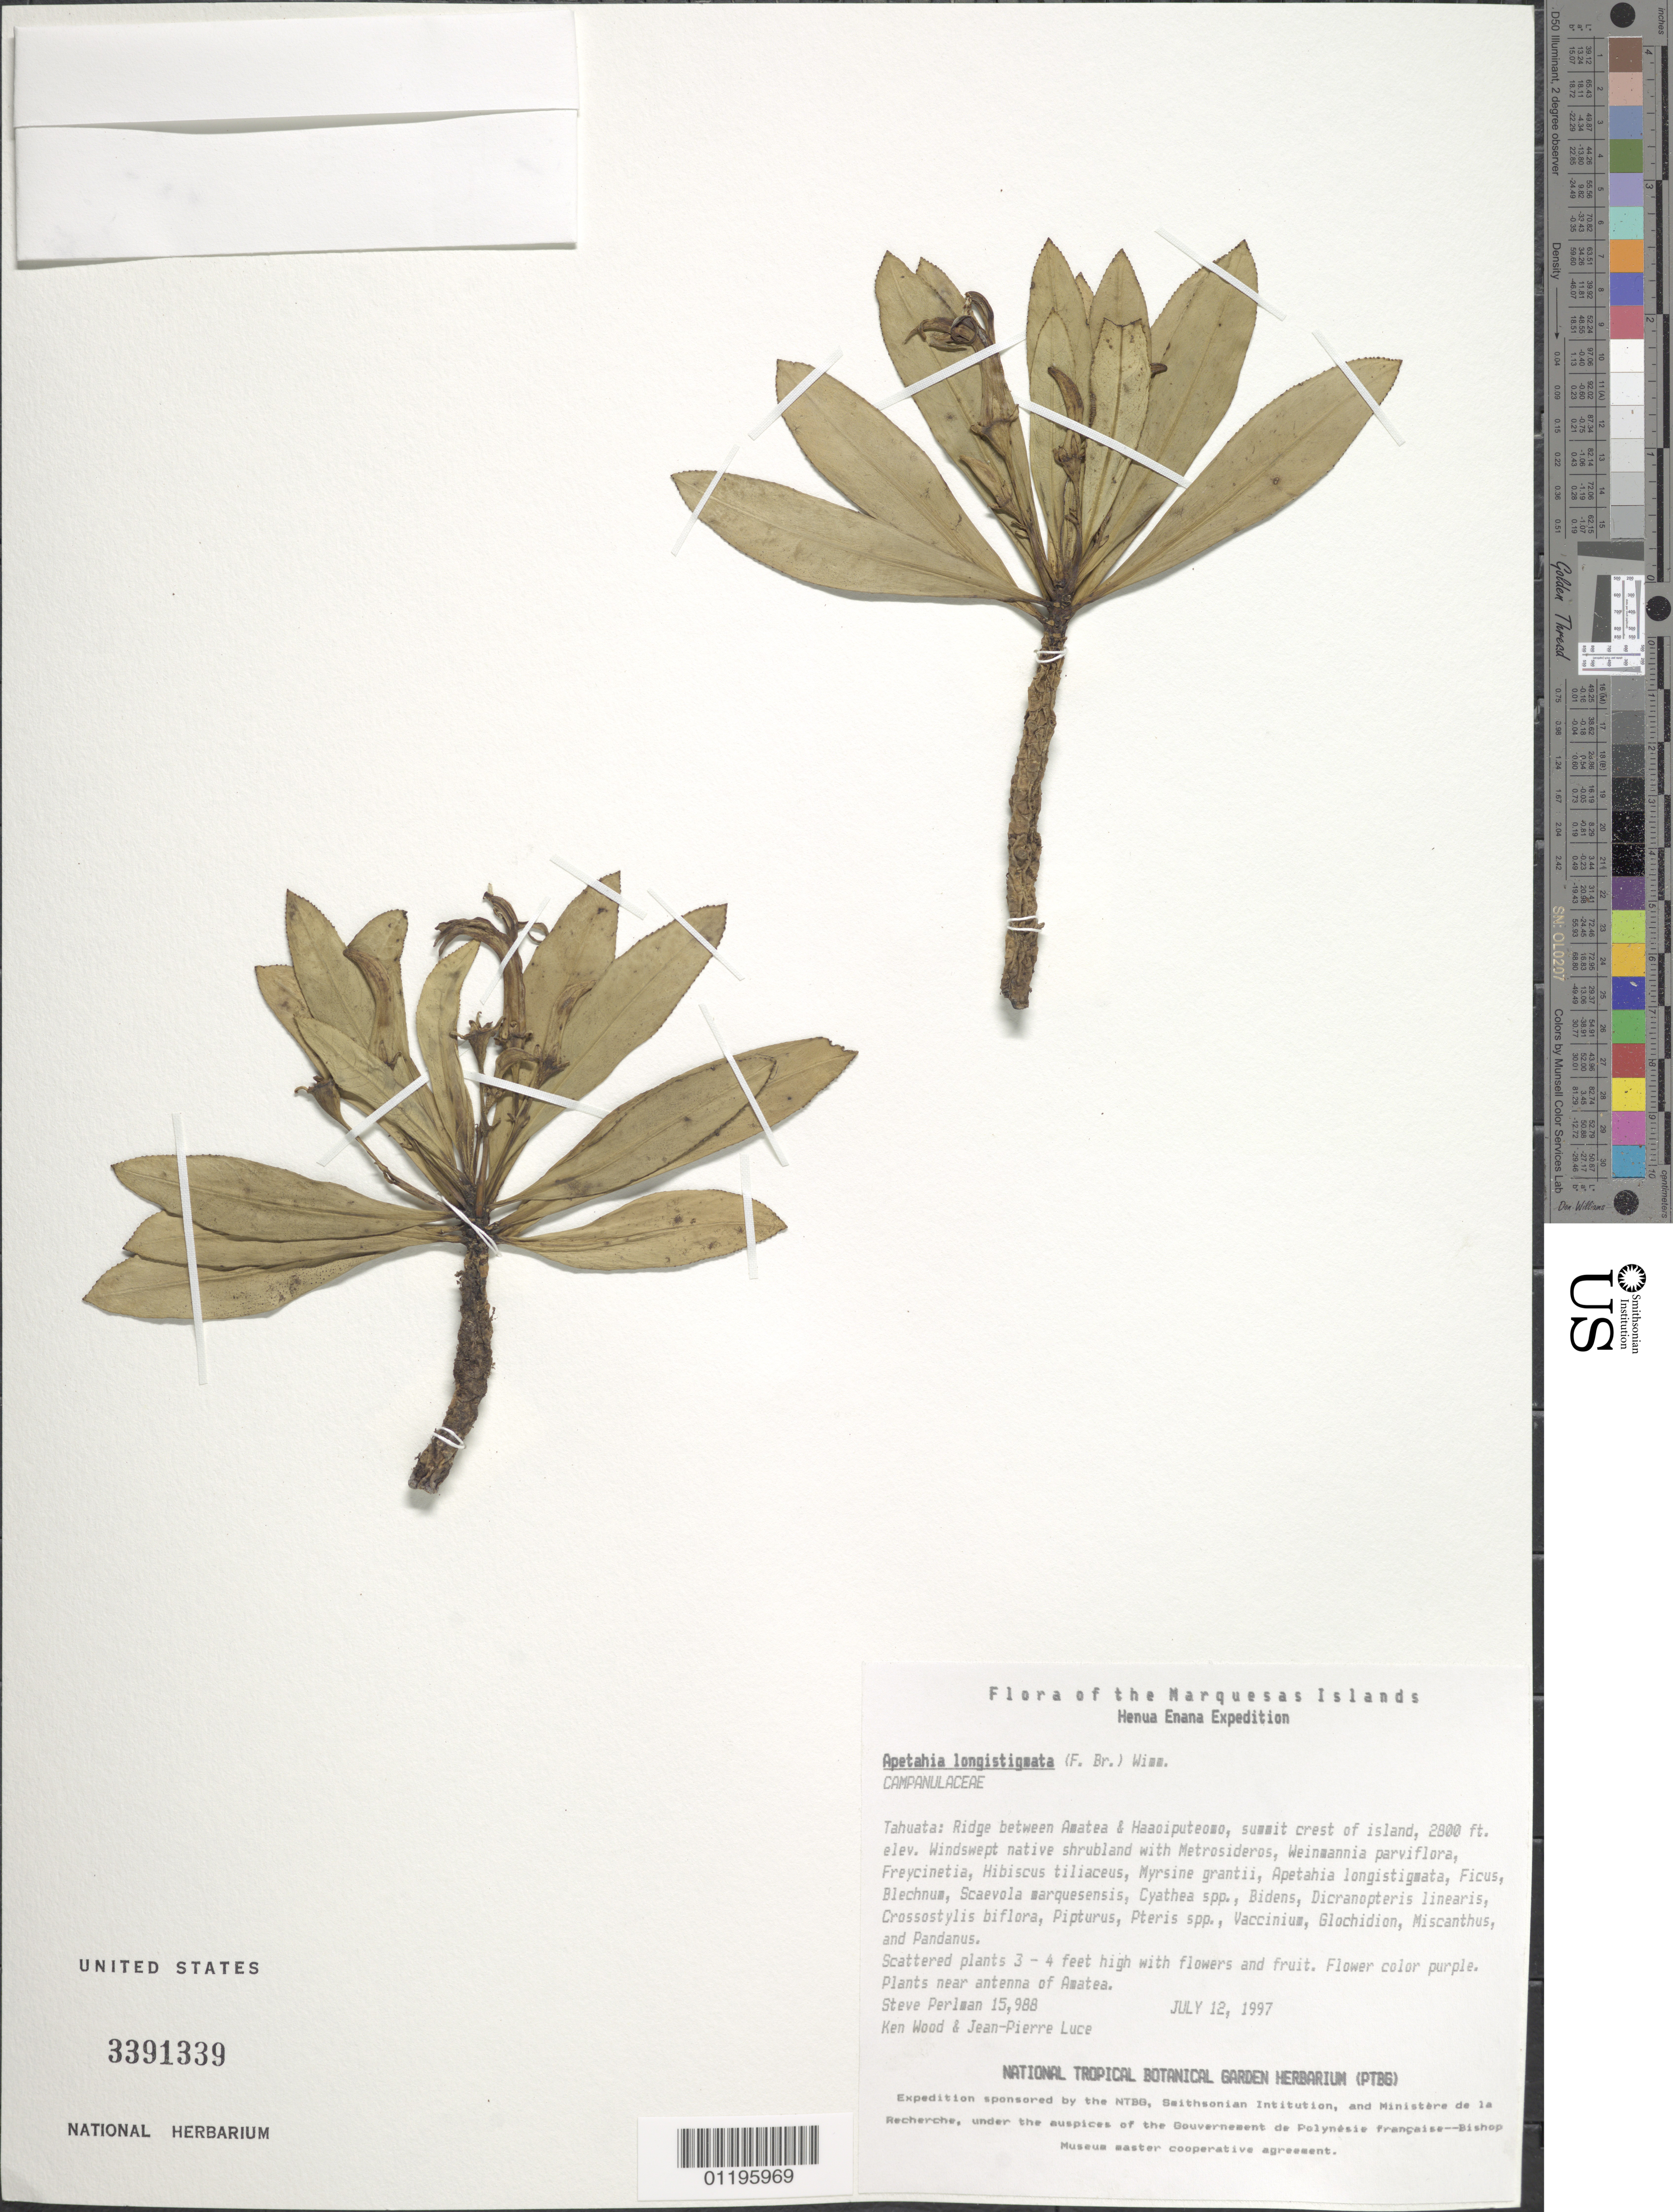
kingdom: Plantae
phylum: Tracheophyta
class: Magnoliopsida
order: Asterales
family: Campanulaceae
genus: Apetahia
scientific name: Apetahia longistigmata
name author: (F. Br.) E. Wimm.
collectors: S. P. Perlman, K. R. Wood & J. Luce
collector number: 15988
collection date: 1997-07-12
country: French Polynesia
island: Tahuata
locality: Ridge between Amatea & Haaoiputeomo, summit crest of island, near antenna of Amatea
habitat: Windswept native shrubland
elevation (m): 853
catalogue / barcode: US 3391339